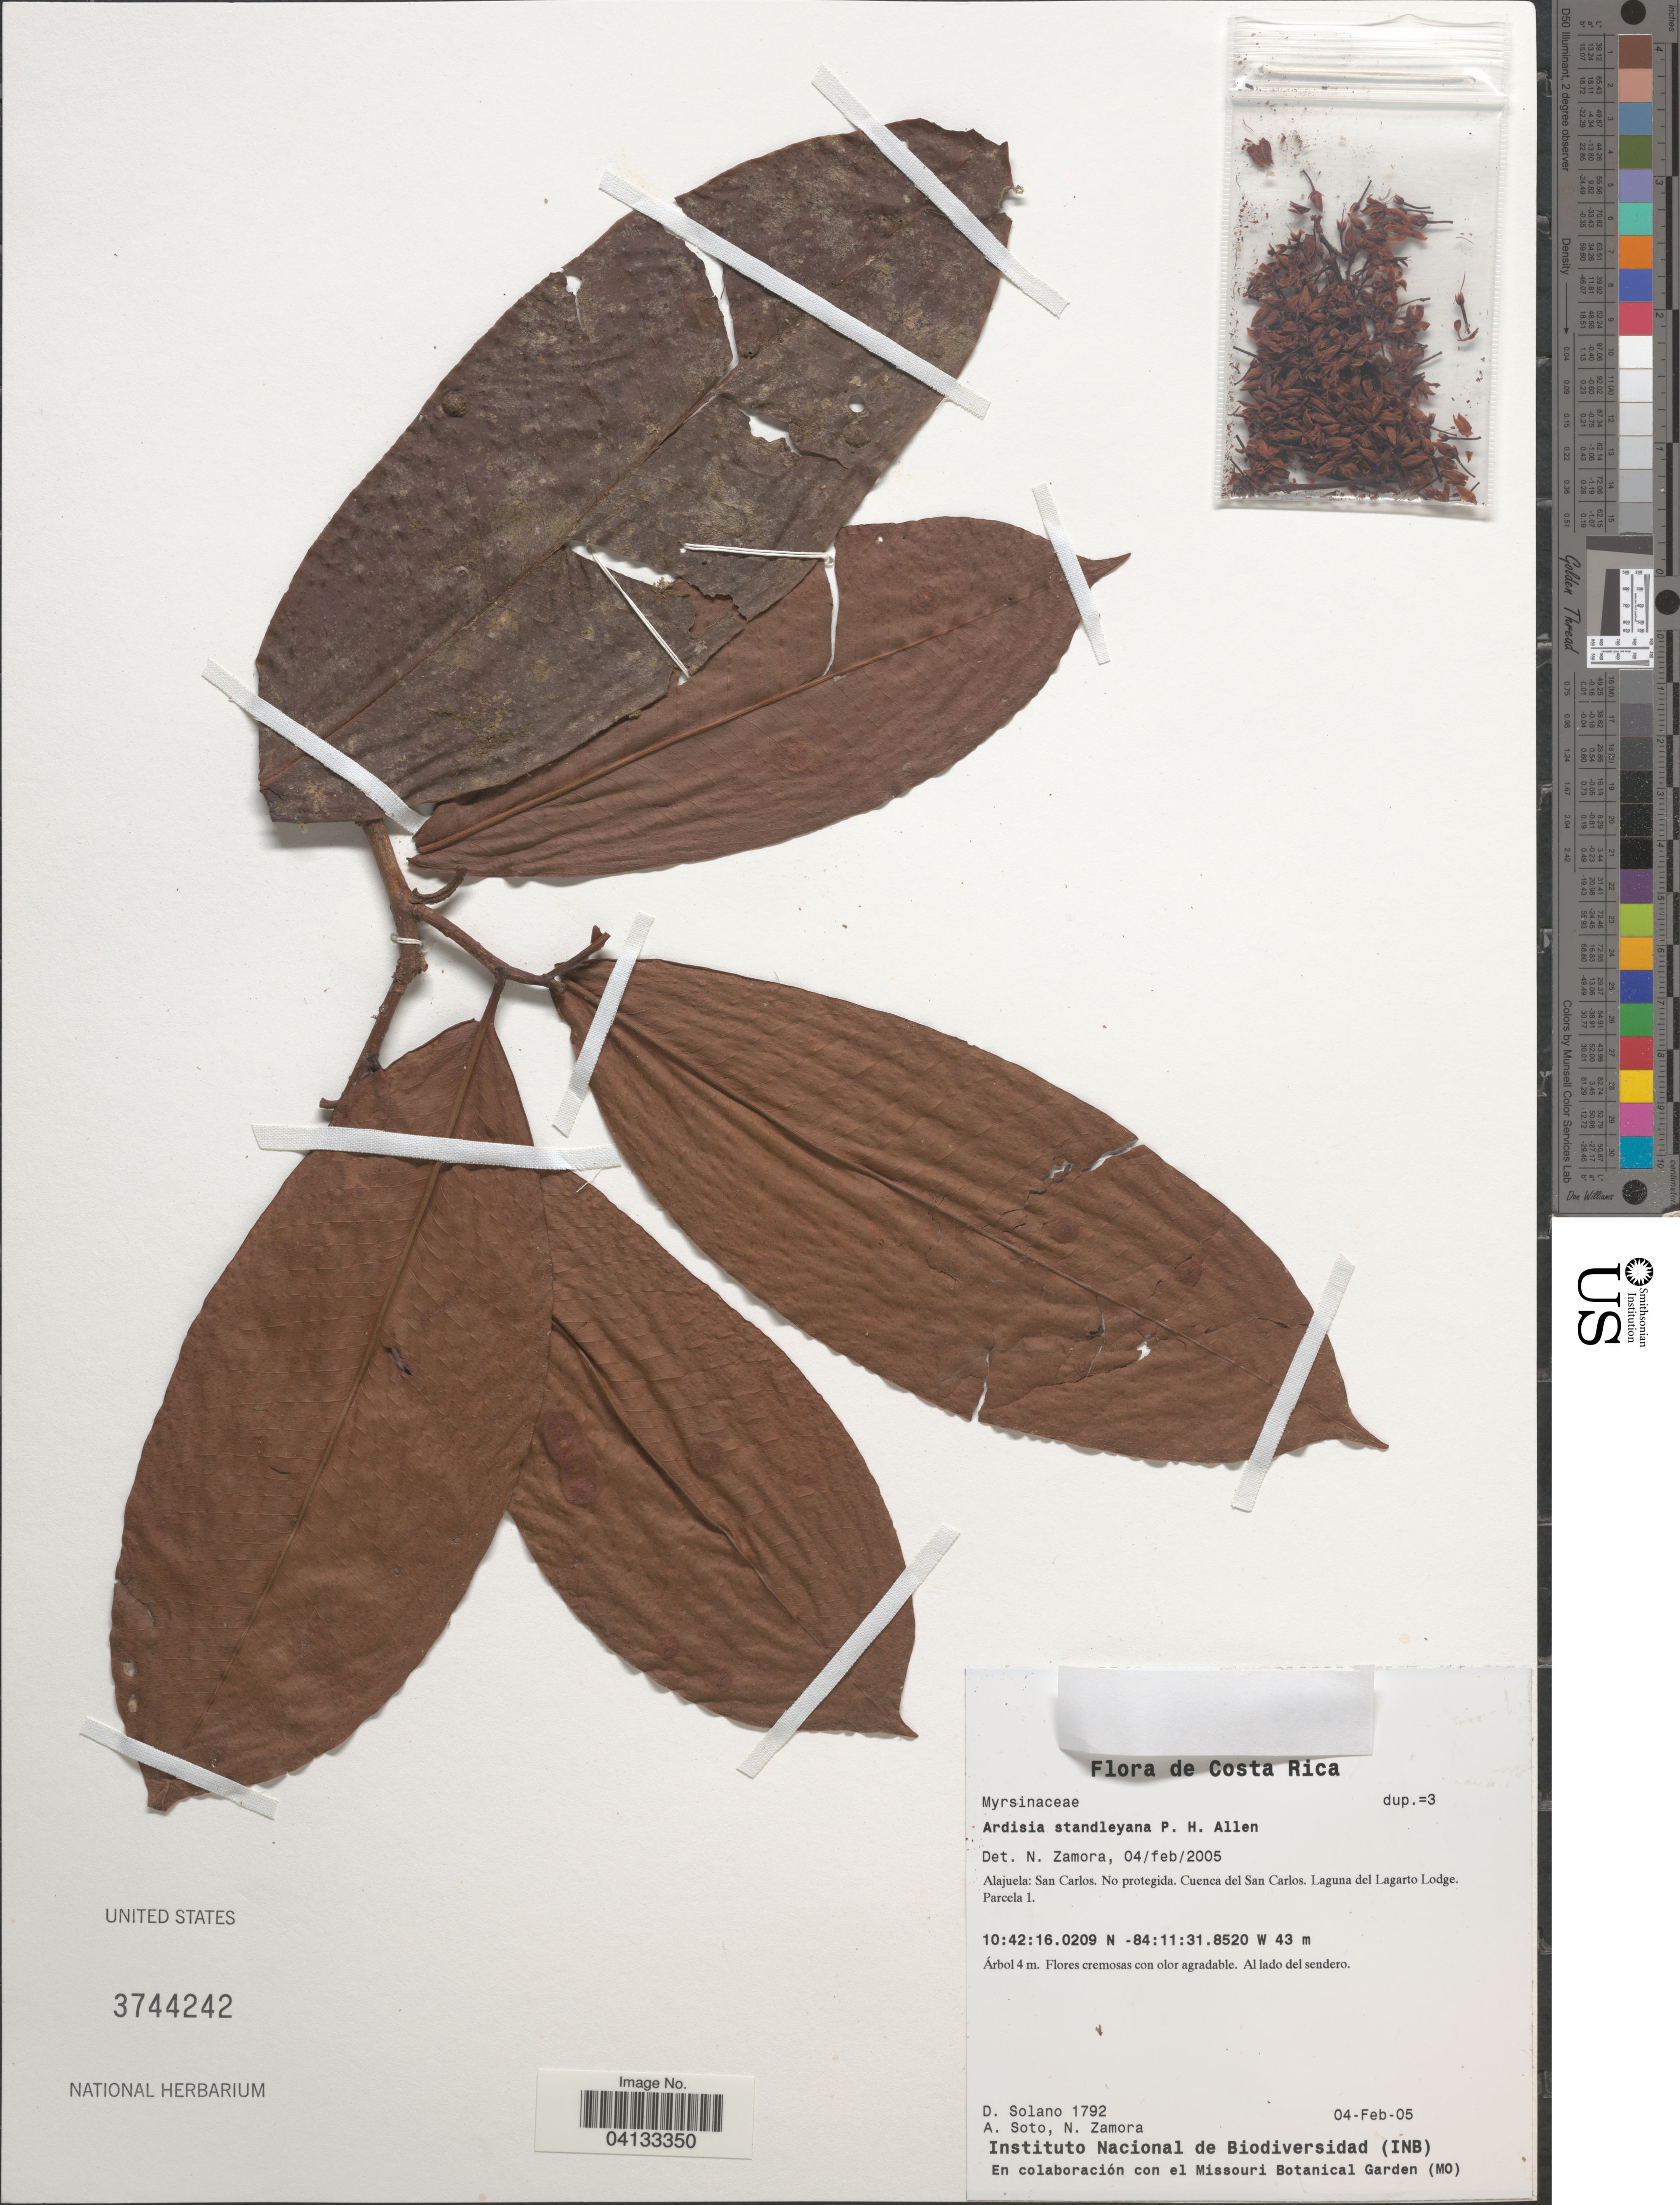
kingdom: Plantae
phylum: Tracheophyta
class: Magnoliopsida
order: Ericales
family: Primulaceae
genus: Ardisia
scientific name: Ardisia standleyana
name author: P.H. Allen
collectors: D. Solano, A. Soto & N. Zamora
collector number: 1792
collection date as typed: Transcribed d/m/y: 4/2/5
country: Costa Rica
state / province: Alajuela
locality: San Carlos. No protegida. Cuenca del San Carlos. Laguna del Lagarto Lodge. Parcela 1.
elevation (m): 43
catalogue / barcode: US 3744242